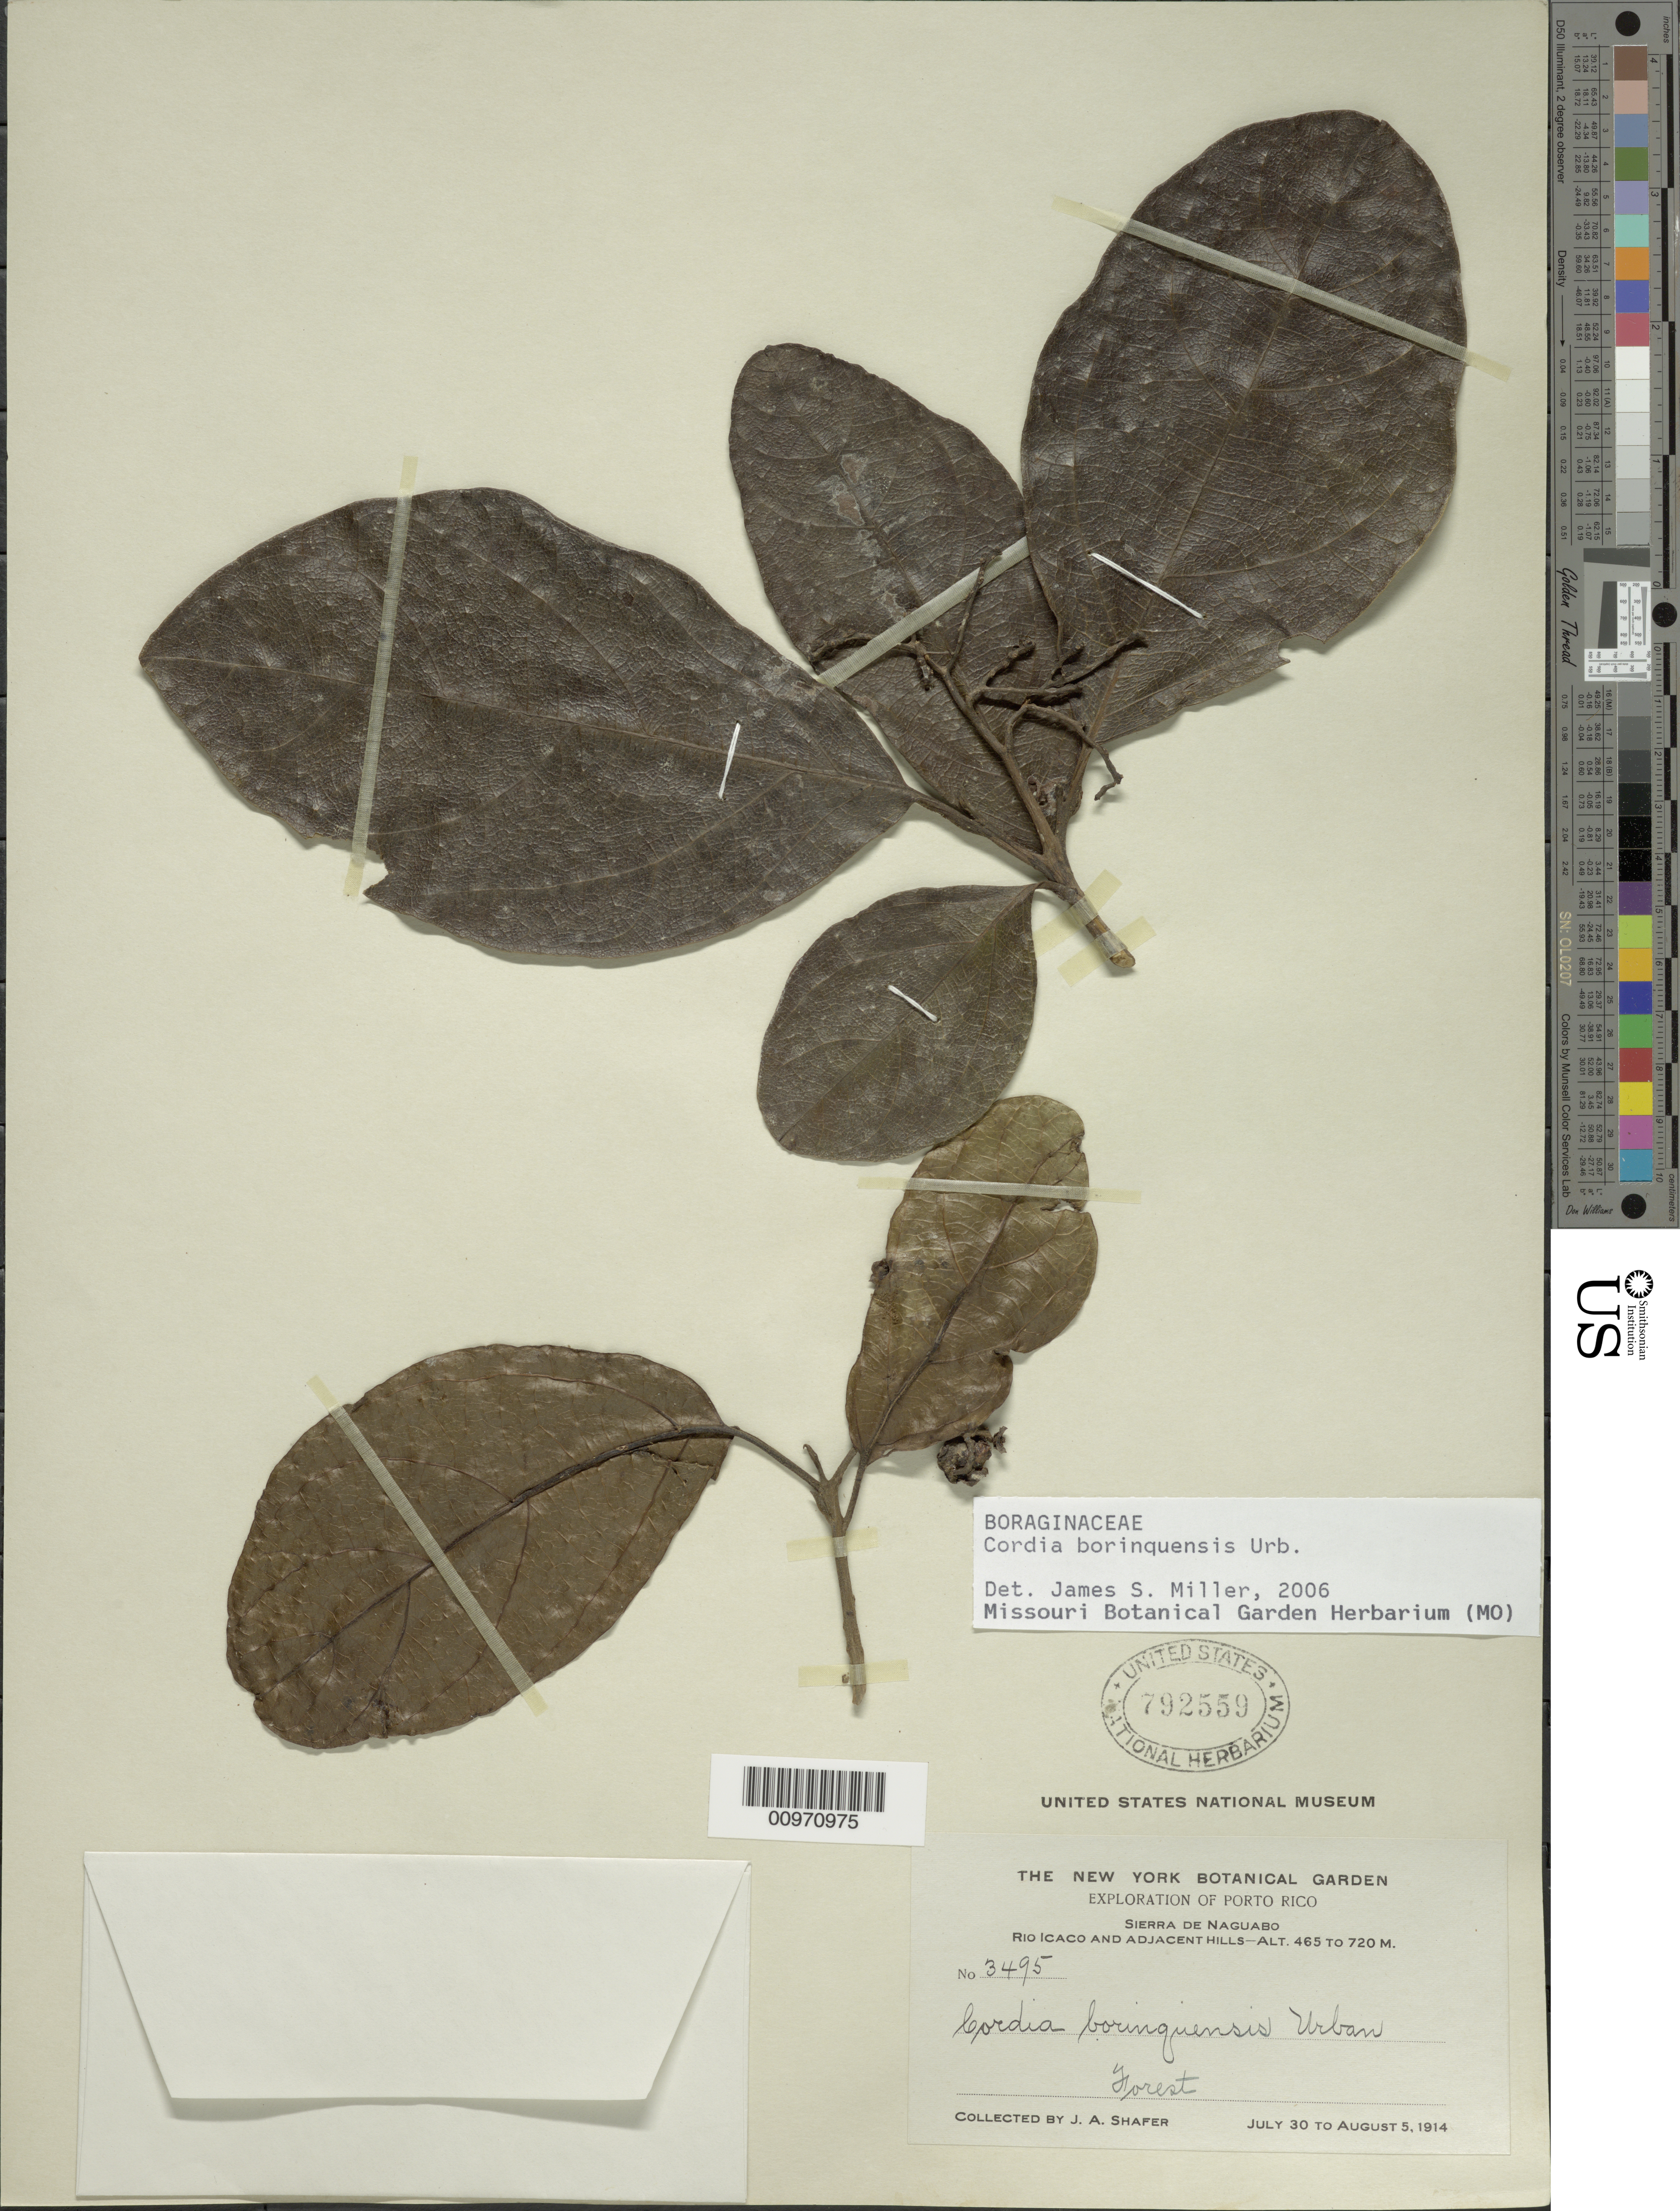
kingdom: Plantae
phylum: Tracheophyta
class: Magnoliopsida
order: Boraginales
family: Cordiaceae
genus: Cordia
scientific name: Cordia borinquensis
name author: Urb.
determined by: Miller, James S., (MO), Missouri Botanical Garden (UNITED STATES)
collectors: J. A. Shafer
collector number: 3495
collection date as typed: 30 Jul 1914 to 05 Aug 1914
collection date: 1914-07-30/1914-08-05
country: Puerto Rico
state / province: Naguabo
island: Puerto Rico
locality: Sierra de Naguabo, Rio Icaco and adjacent hills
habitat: Forest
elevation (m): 465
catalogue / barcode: US 792559